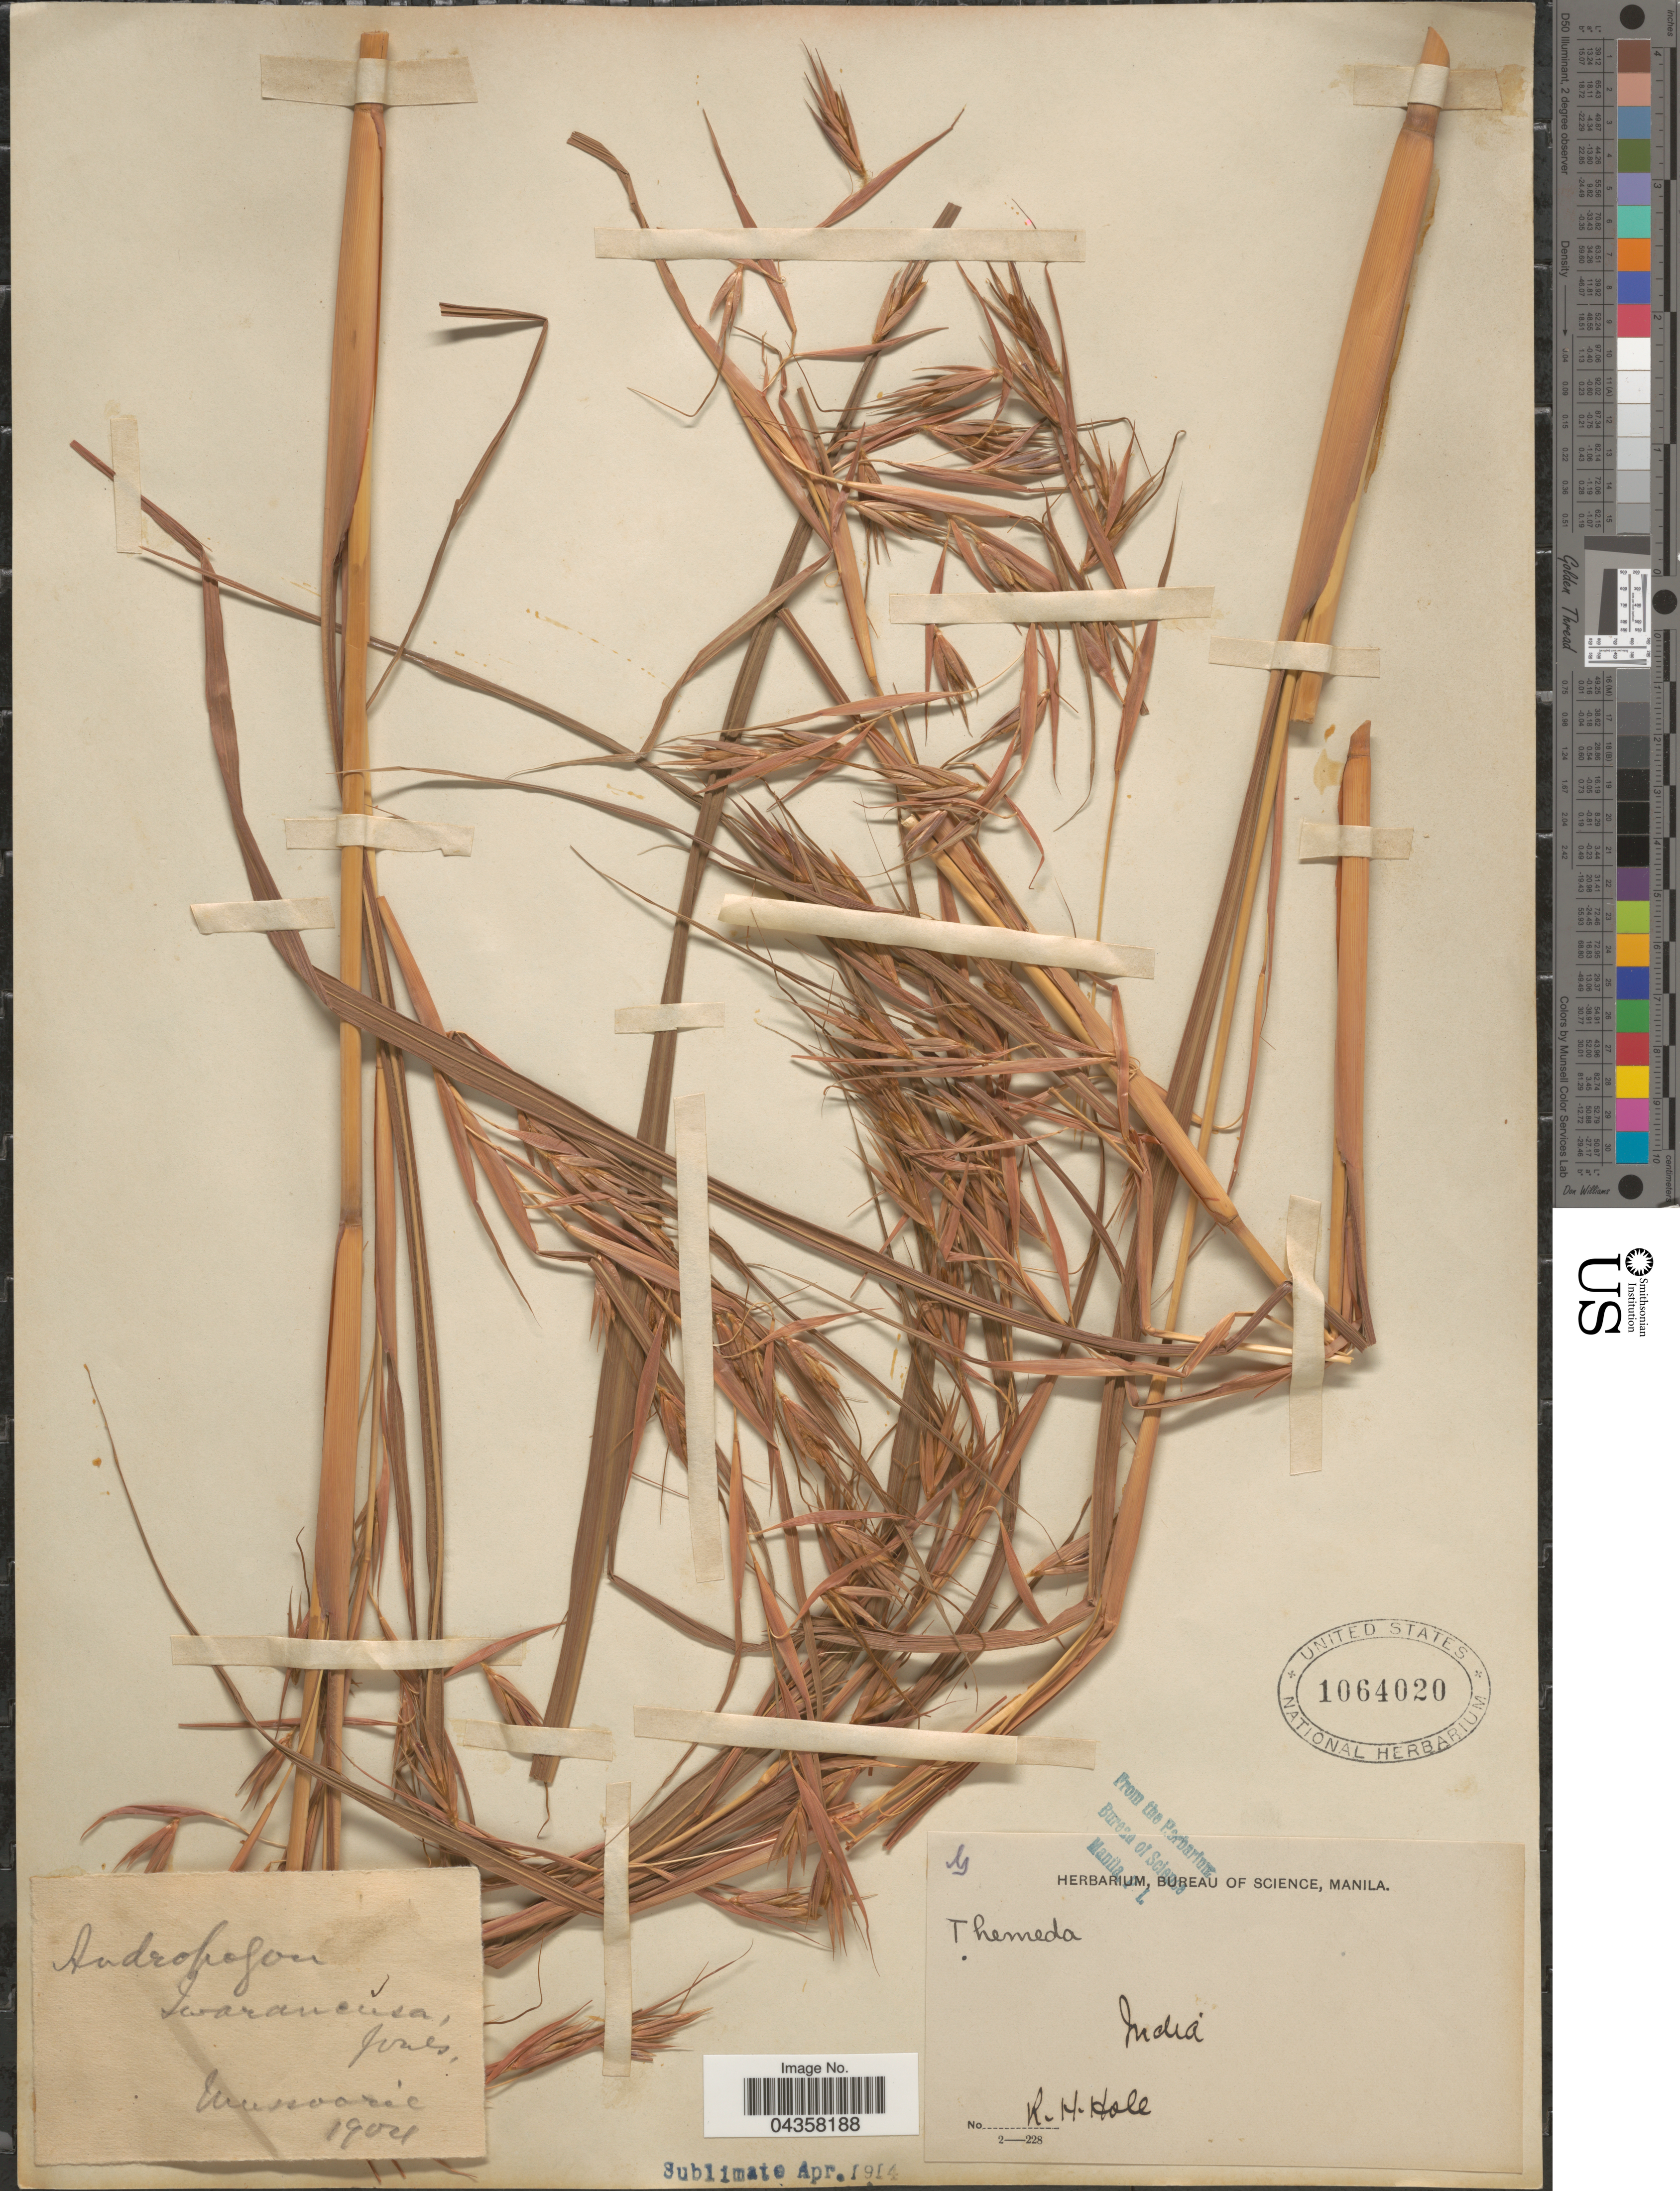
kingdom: Plantae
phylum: Tracheophyta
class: Liliopsida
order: Poales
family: Poaceae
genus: Themeda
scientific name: Themeda gigantea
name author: Hack.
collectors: R. Hole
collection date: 1904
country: India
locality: Mussoorie.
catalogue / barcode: US 1064020